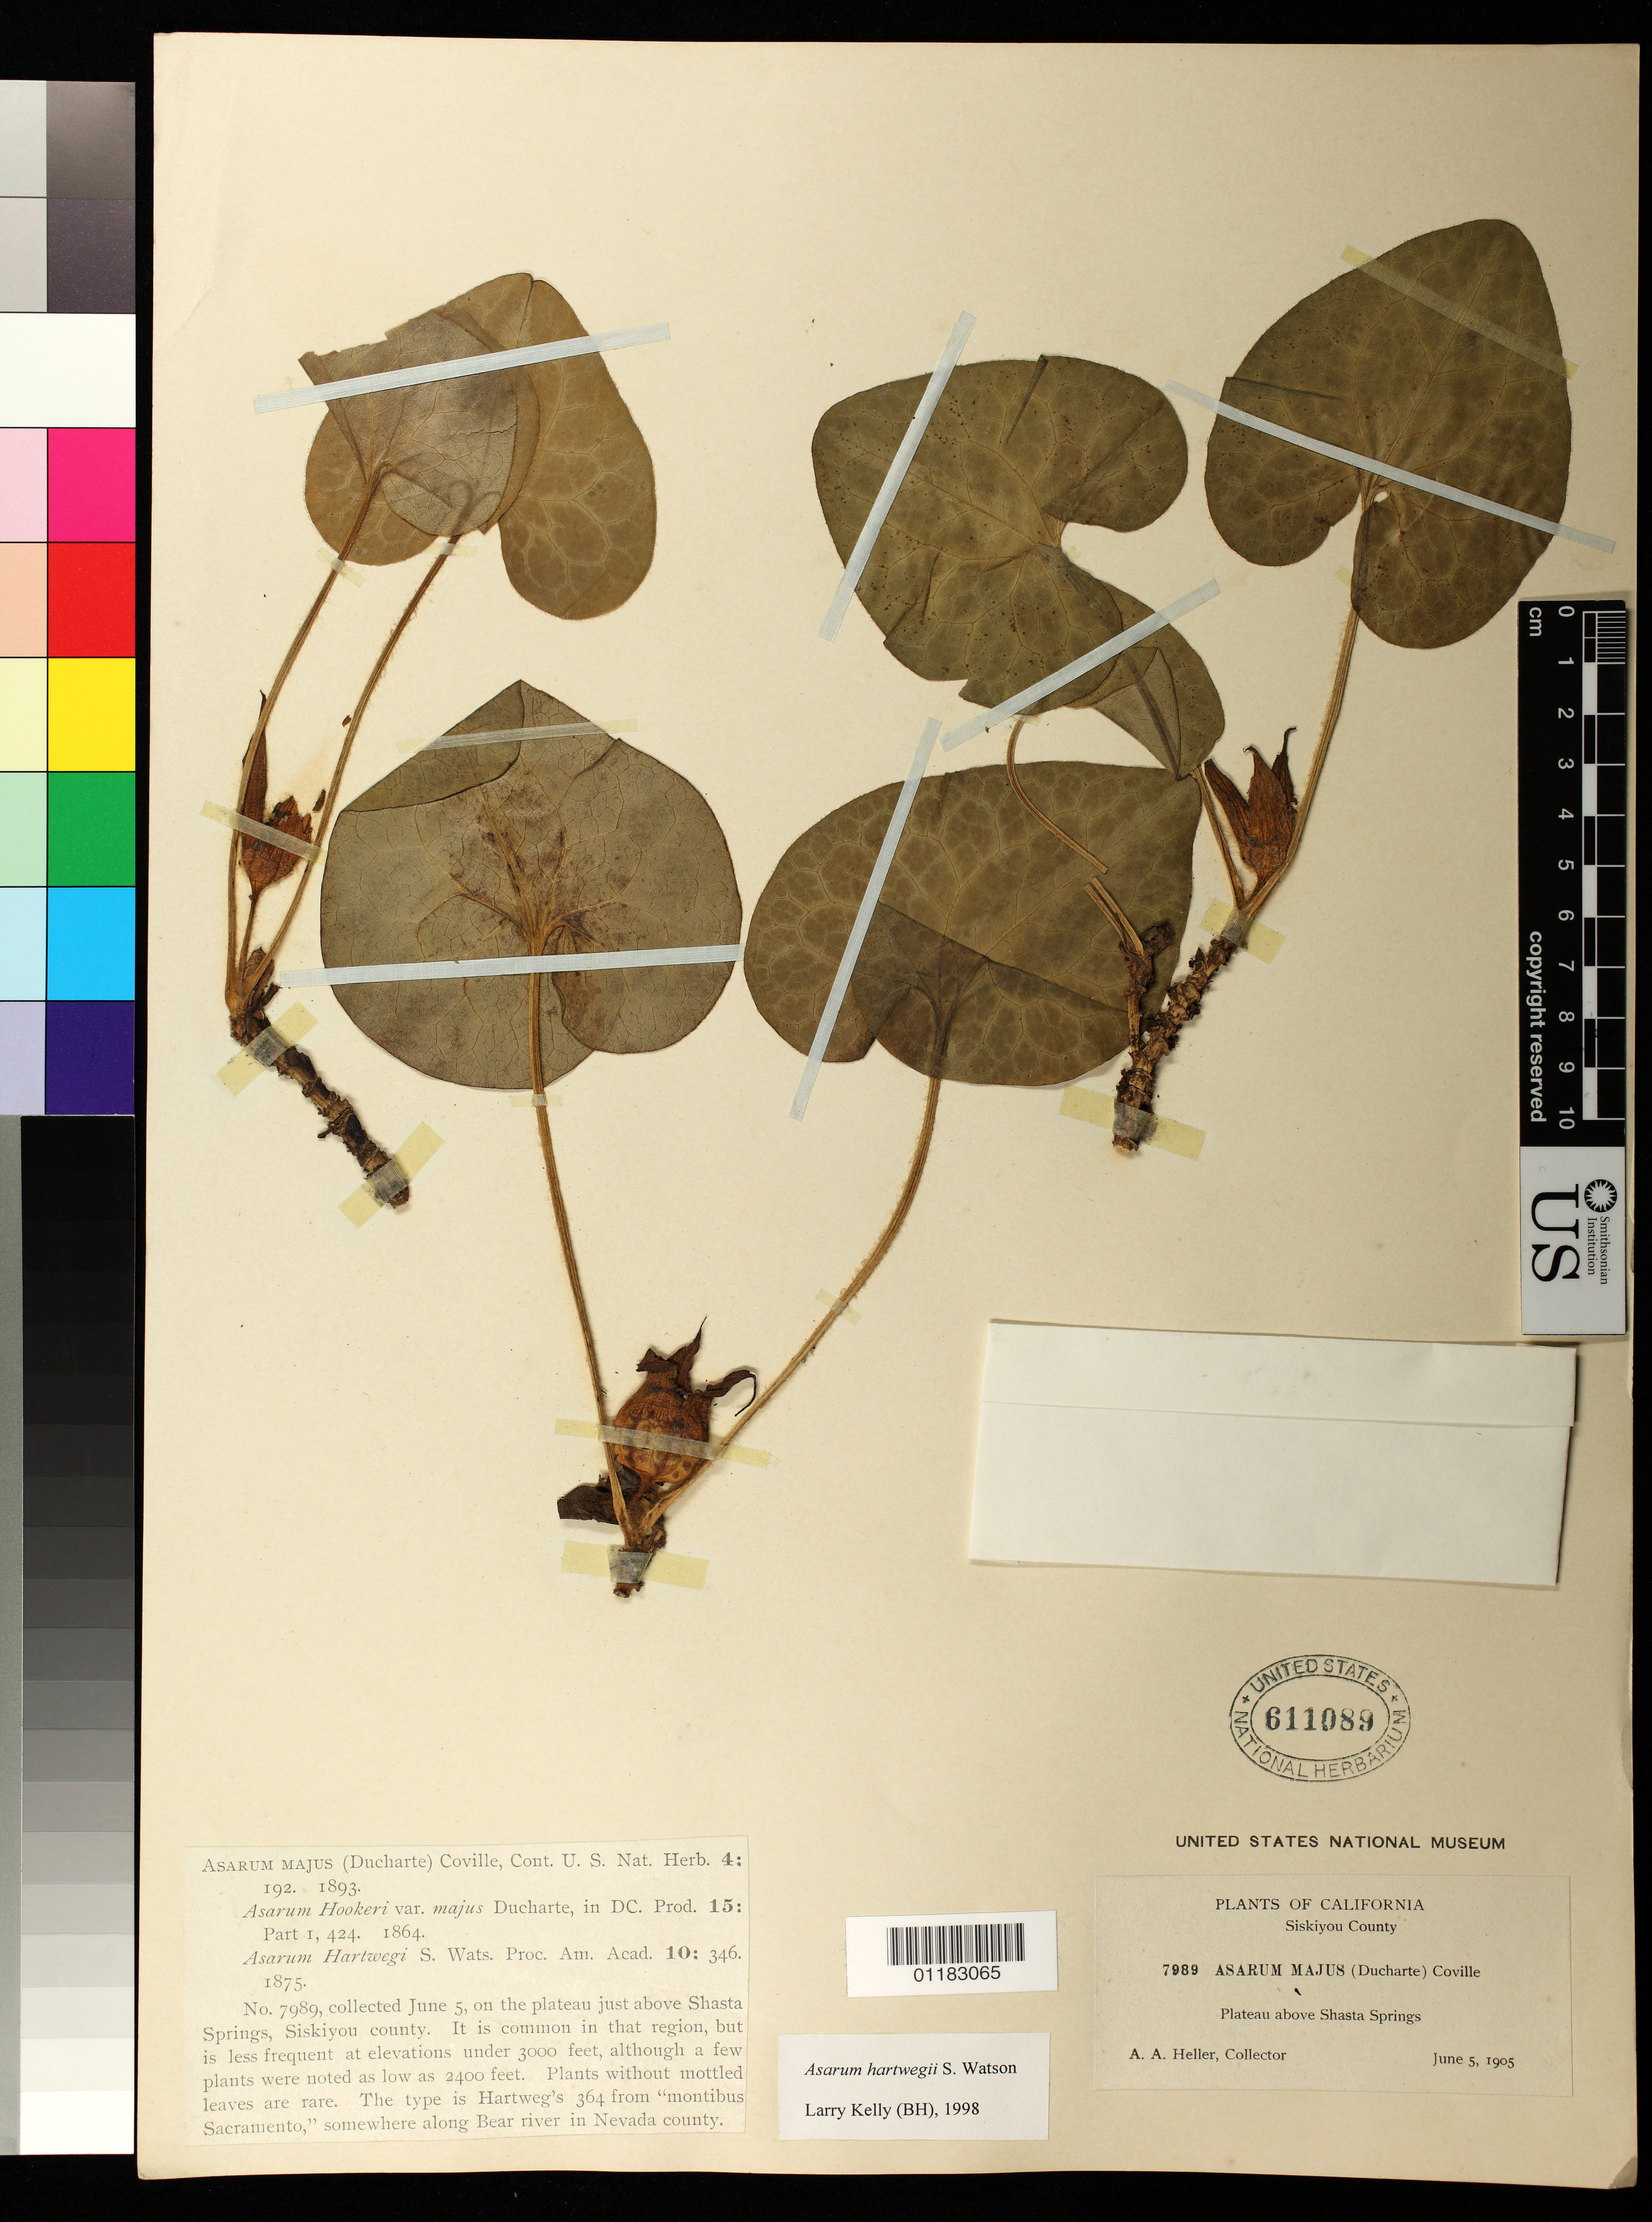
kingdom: Plantae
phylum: Tracheophyta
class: Magnoliopsida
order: Piperales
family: Aristolochiaceae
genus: Asarum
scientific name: Asarum hartwegii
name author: S. Watson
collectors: A. A. Heller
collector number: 7989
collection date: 1905-06-05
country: United States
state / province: California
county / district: Siskiyou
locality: Plateau above Shasta Springs, Siskiyou County.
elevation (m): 732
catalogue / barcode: US 611089